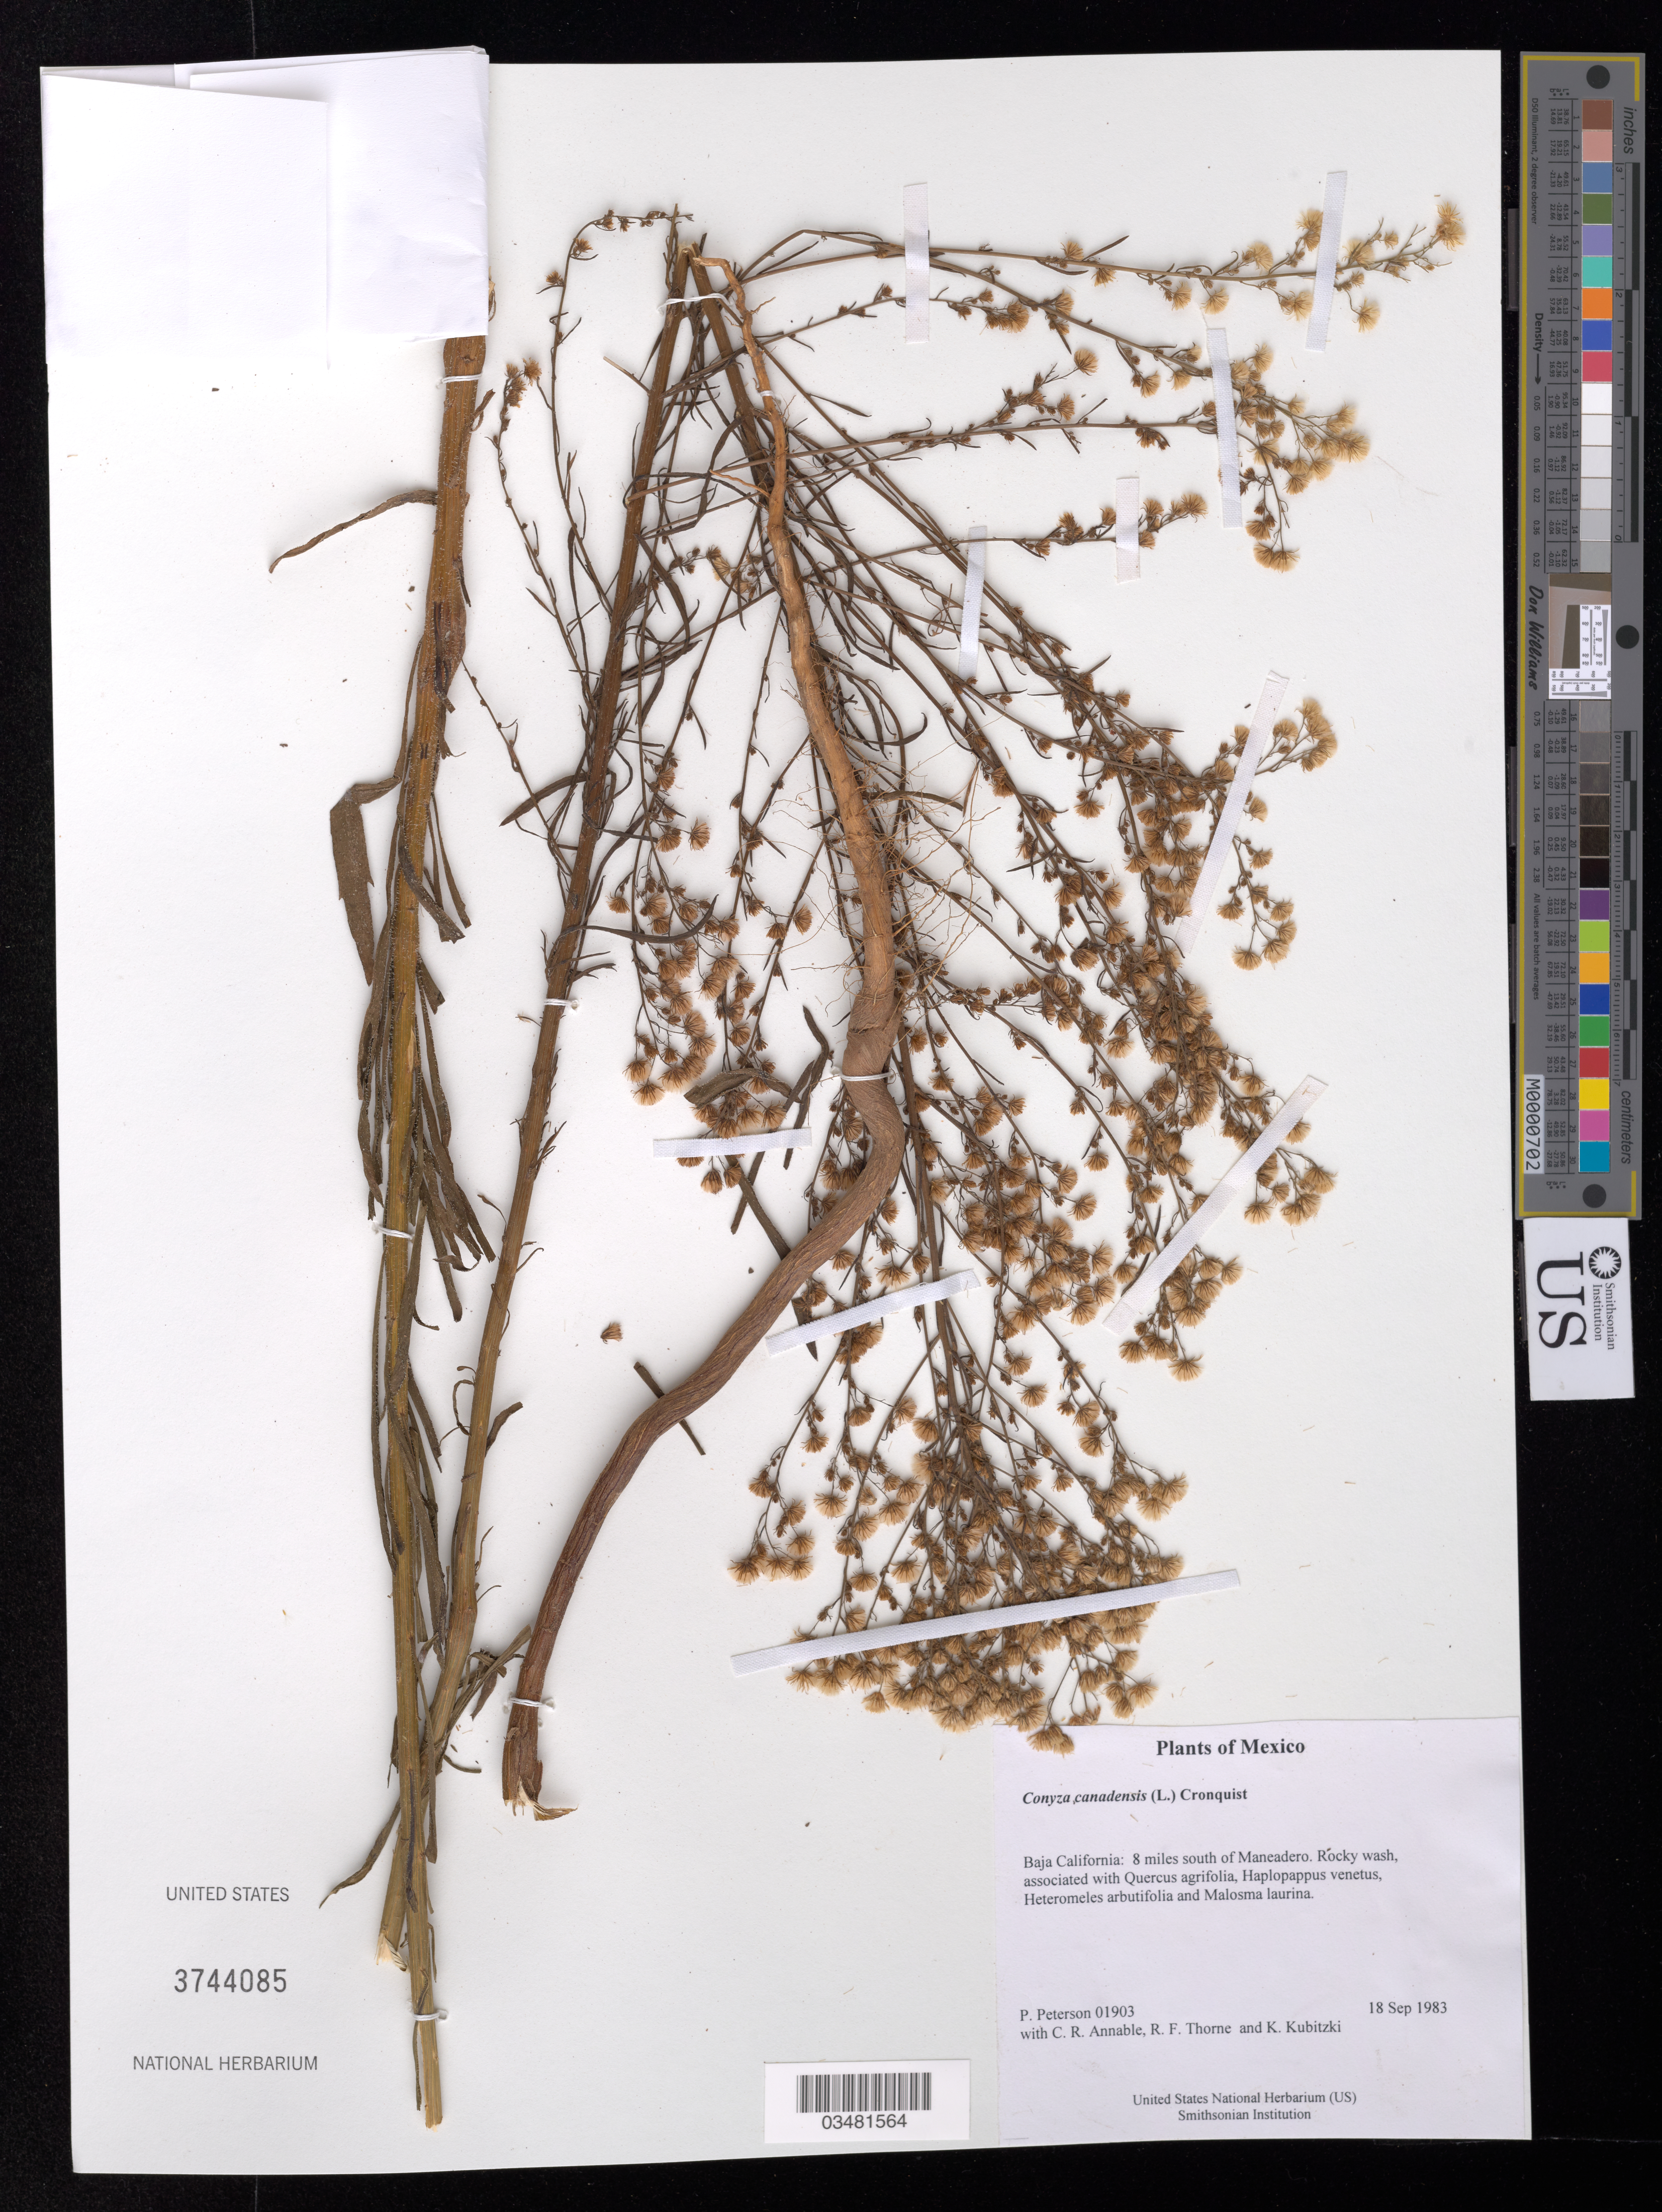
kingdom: Plantae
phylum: Tracheophyta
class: Magnoliopsida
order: Asterales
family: Asteraceae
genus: Conyza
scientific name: Conyza canadensis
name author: (L.) Cronq.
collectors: P. M. Peterson, C. R. Annable, R. F. Thorne & K. Kubitzki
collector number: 01903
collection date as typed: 18 Sep 1983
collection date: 1983-09-18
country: Mexico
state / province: Baja California Norte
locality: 8 miles south of Maneadero.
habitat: Rocky wash, associated with Quercus agrifolia, Haplopappus venetus, Heteromeles arbutifolia and Malosma laurina.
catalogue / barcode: US 3744085